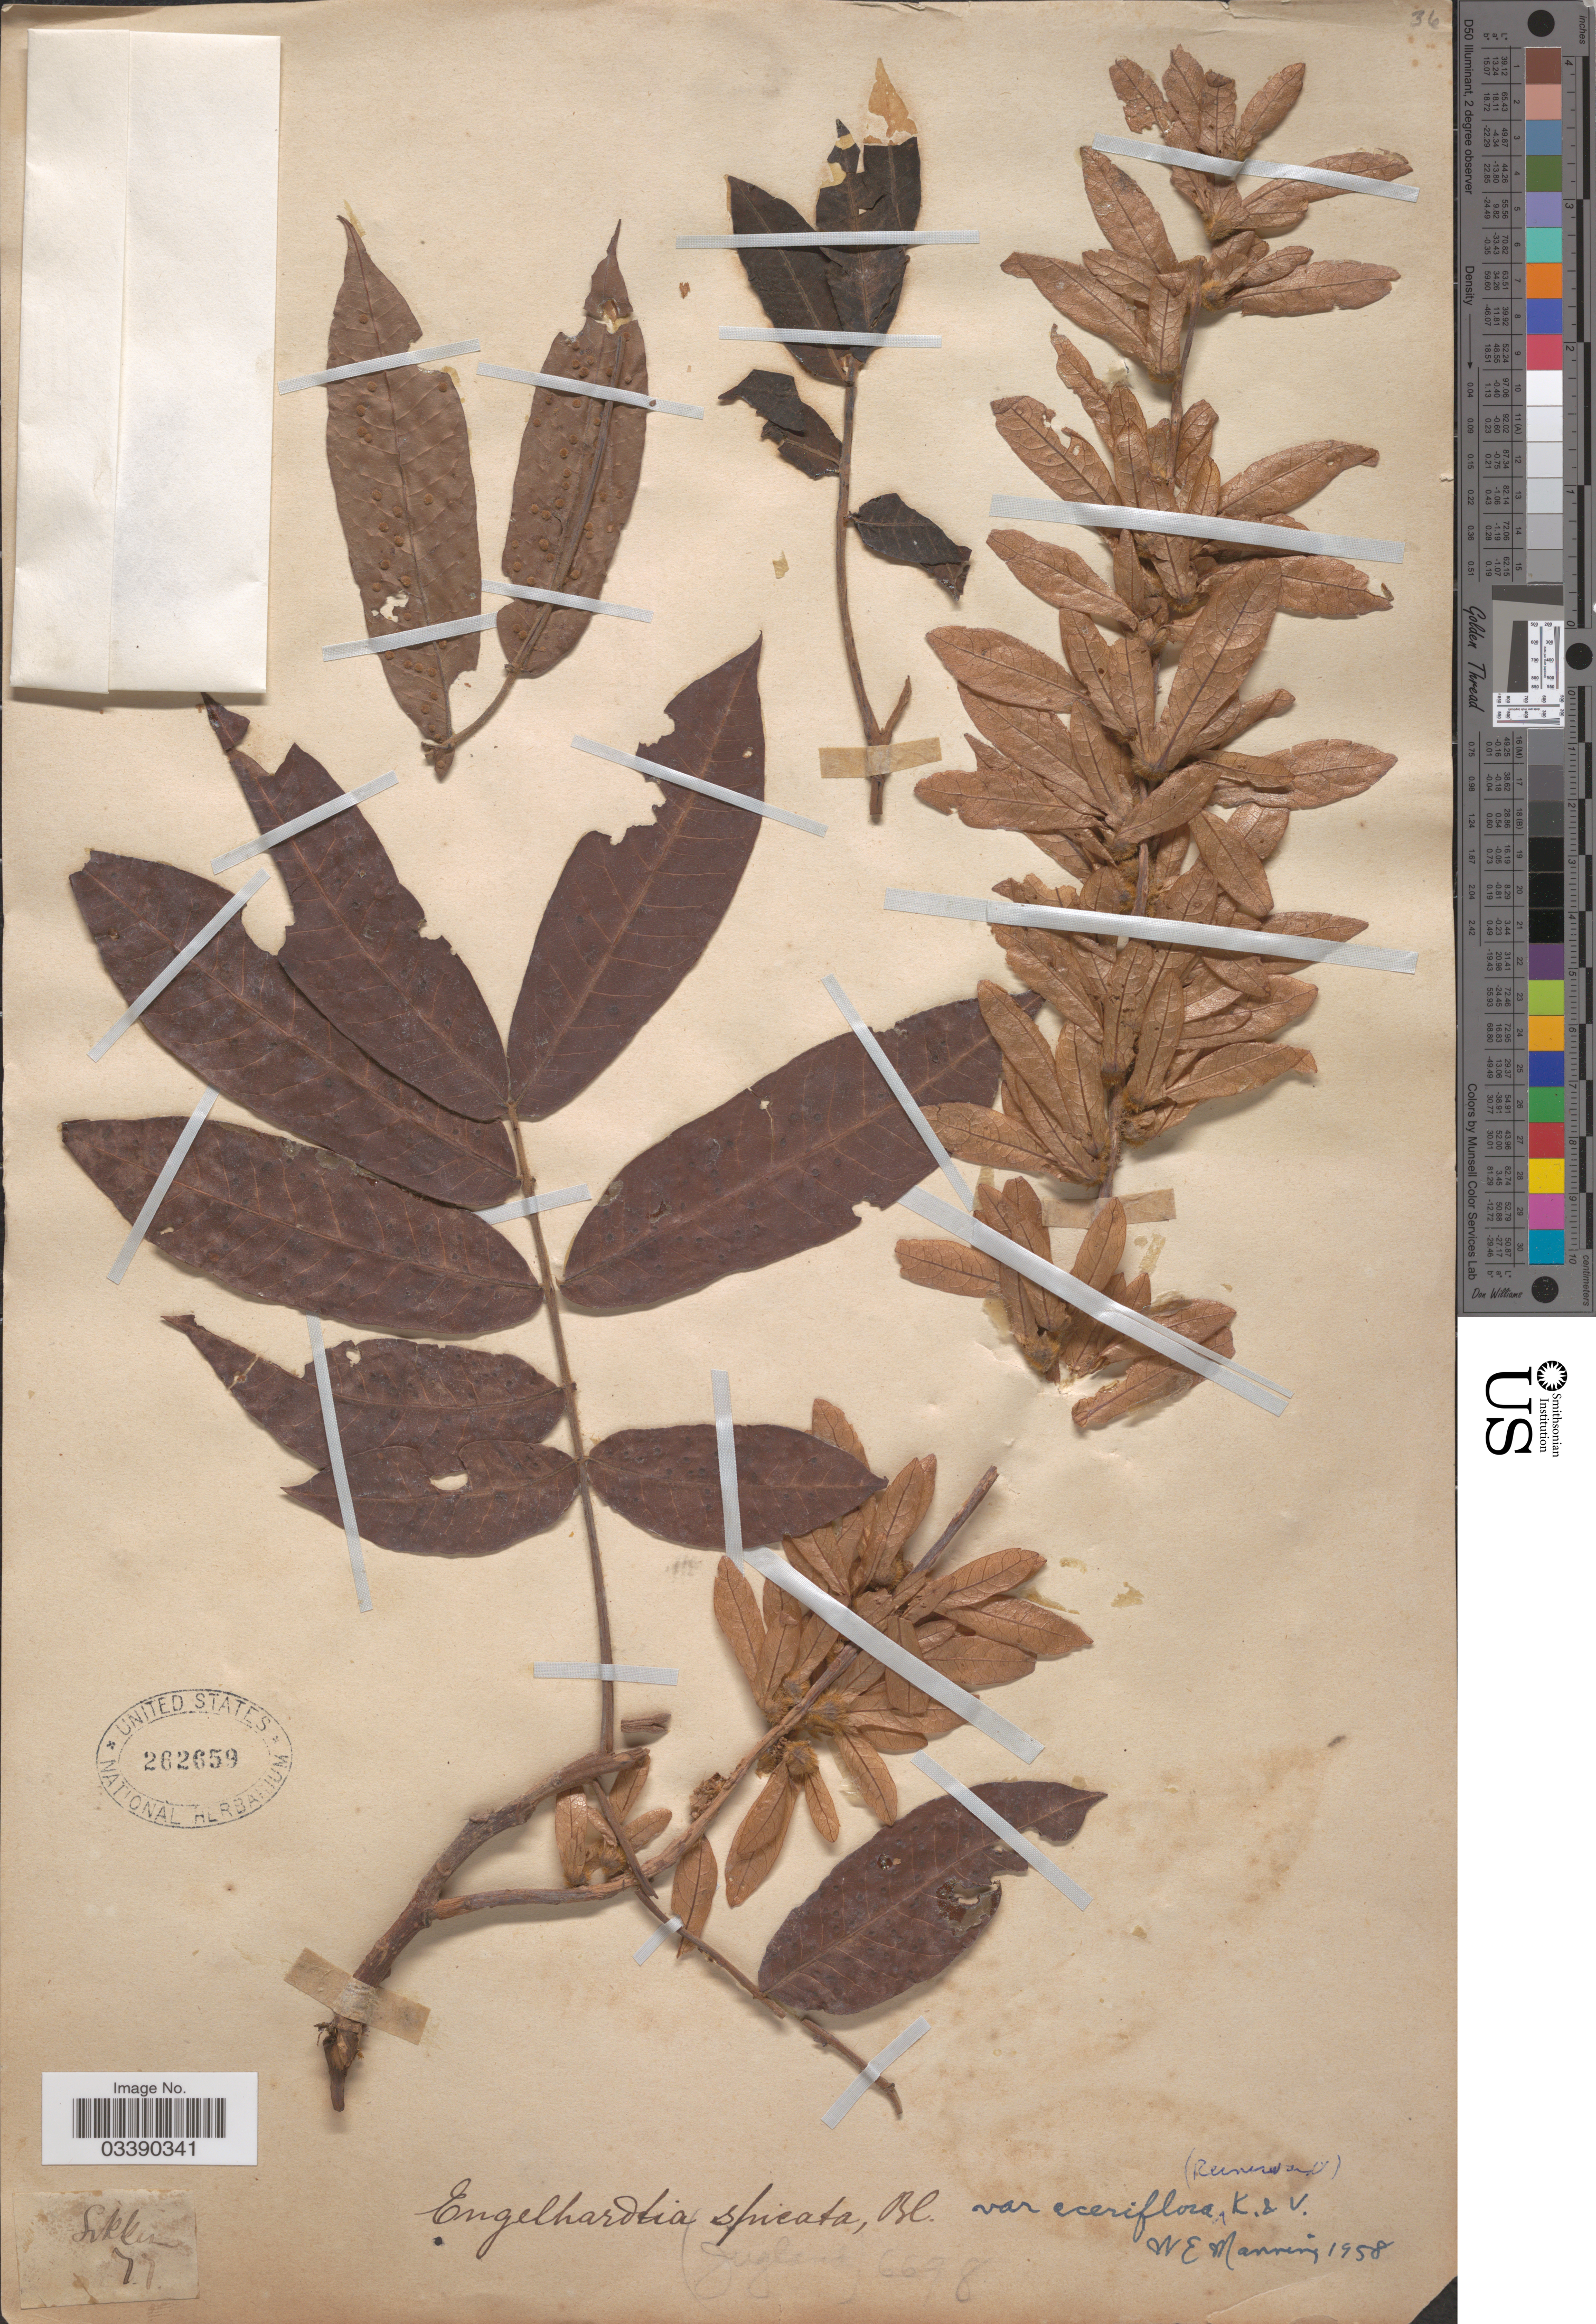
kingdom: Plantae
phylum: Tracheophyta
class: Magnoliopsida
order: Fagales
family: Juglandaceae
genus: Engelhardia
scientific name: Engelhardia spicata var. aceriflora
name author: (Reinw.) Koord. & Valeton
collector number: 77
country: India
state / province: Sikkim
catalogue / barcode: US 262659